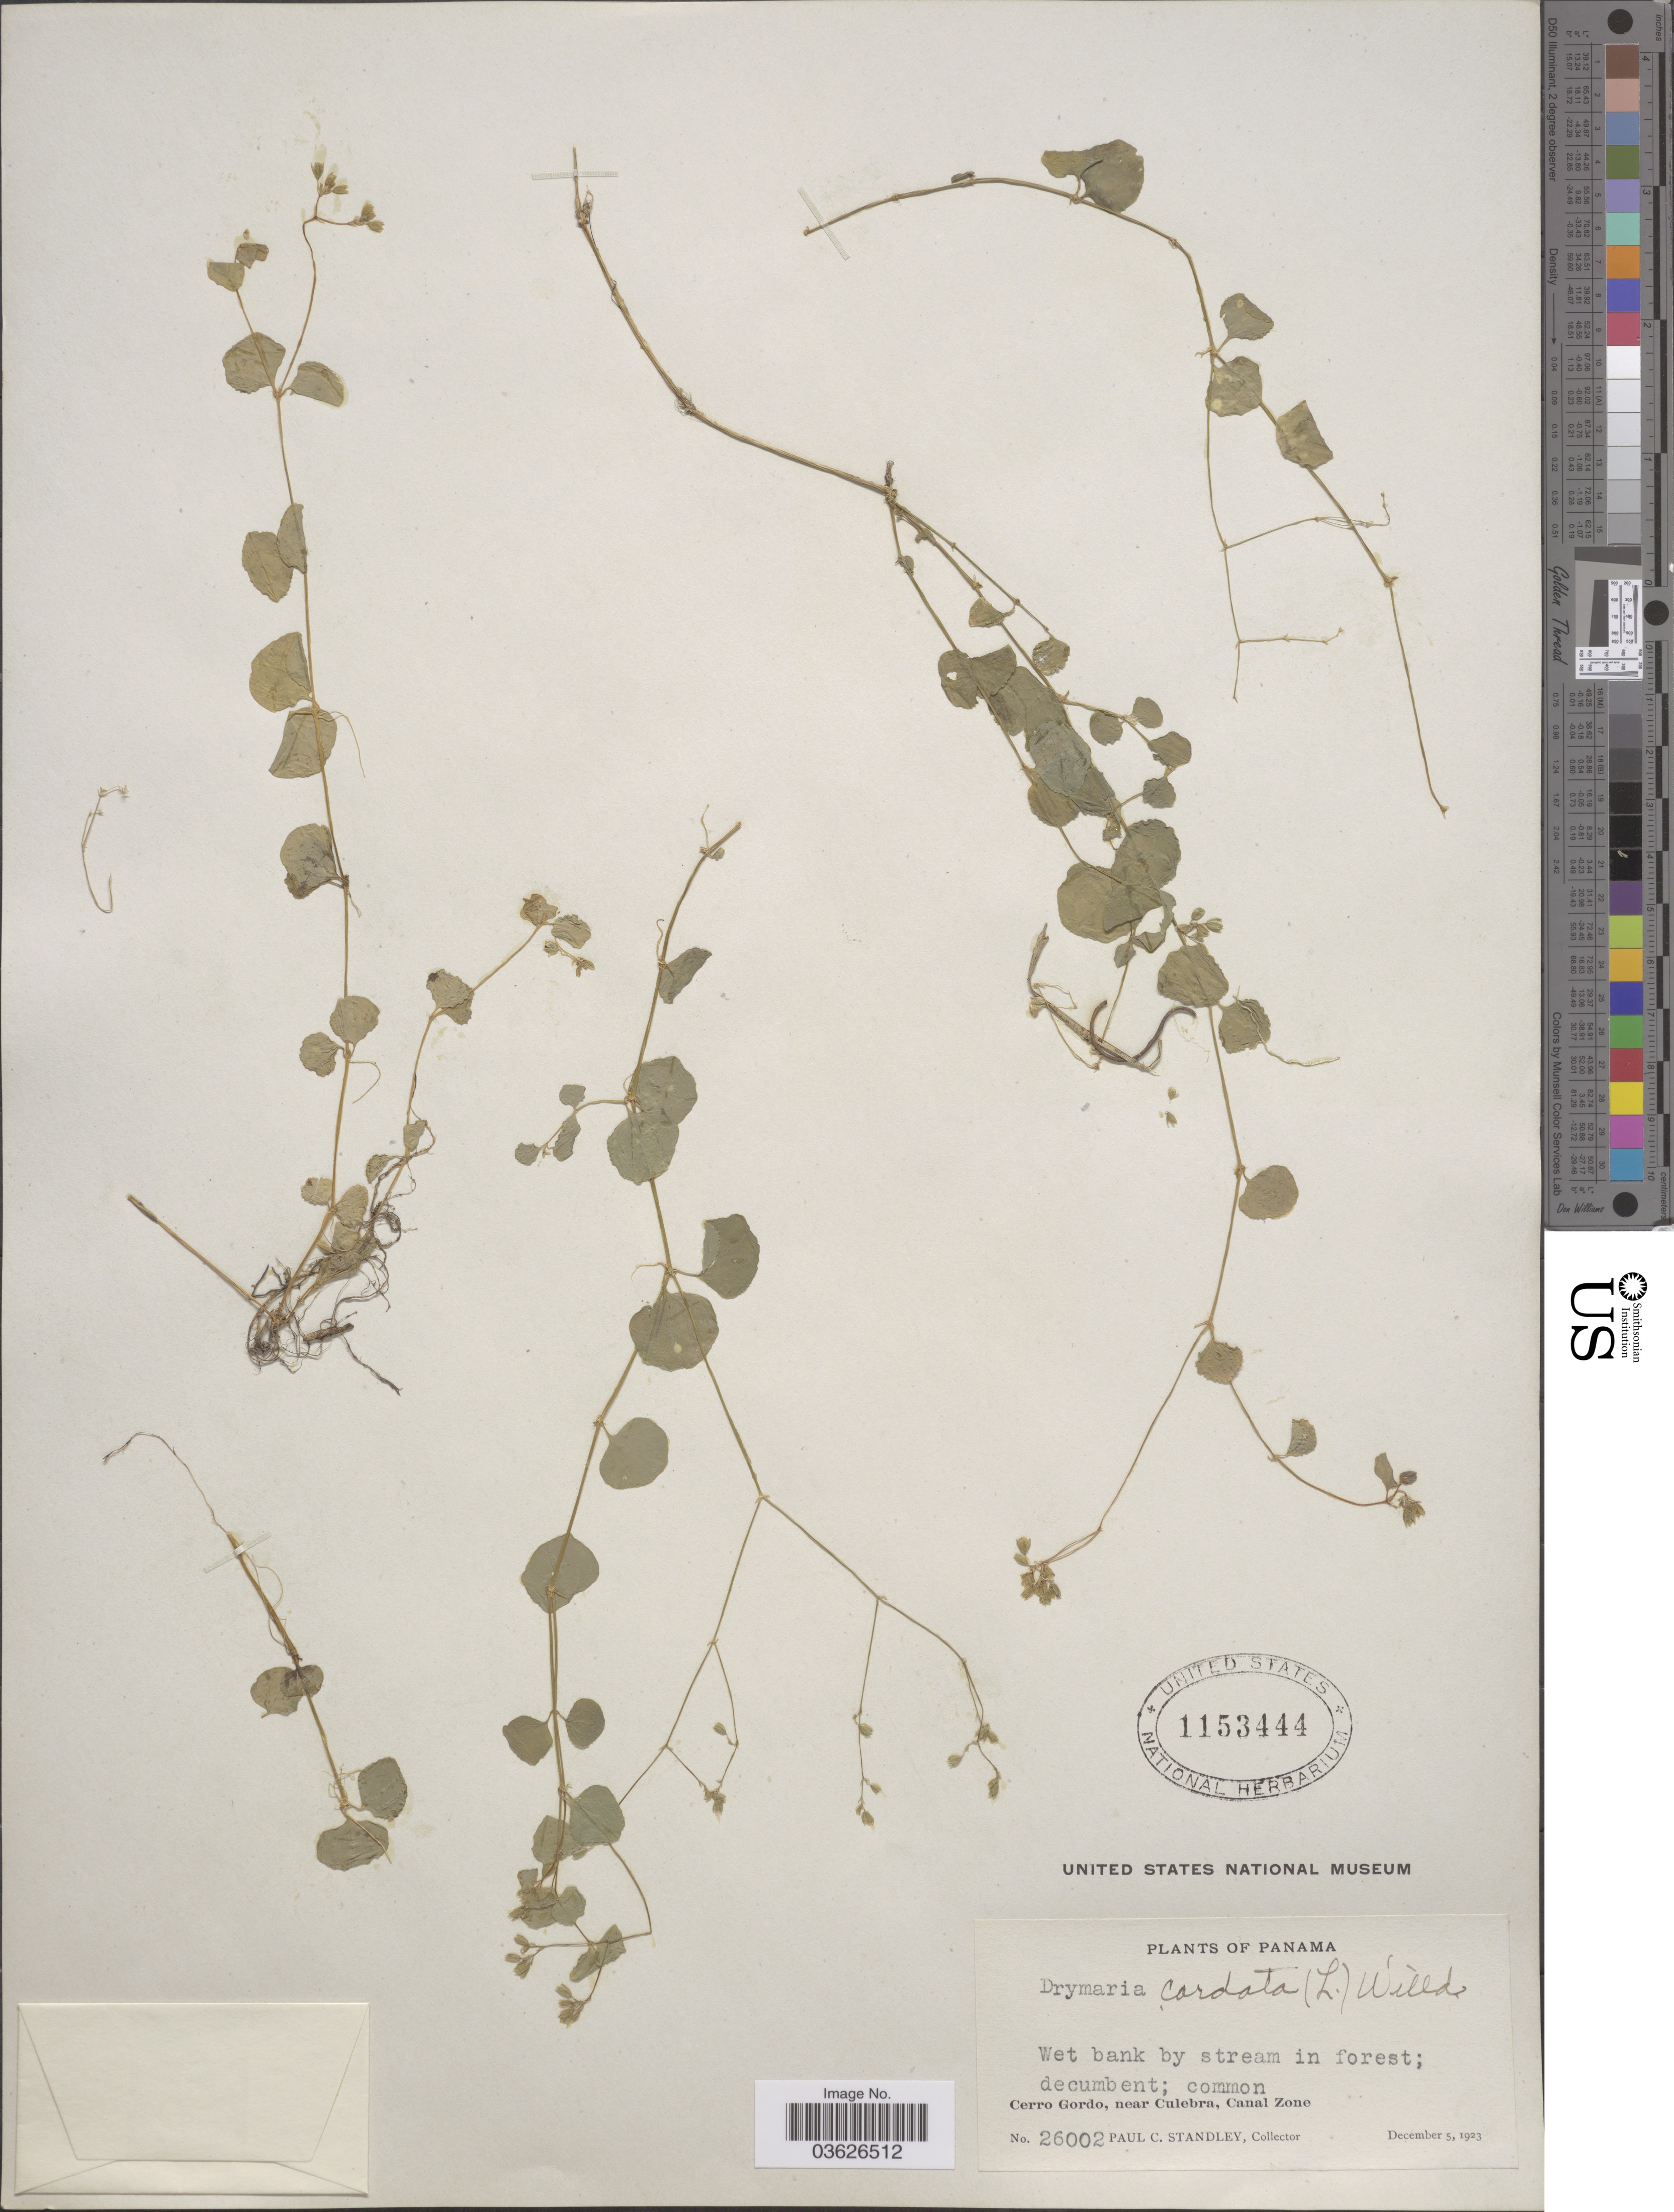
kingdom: Plantae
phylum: Tracheophyta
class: Magnoliopsida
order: Caryophyllales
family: Caryophyllaceae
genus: Drymaria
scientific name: Drymaria cordata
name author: (L.) Willd. ex Schult.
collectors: P. C. Standley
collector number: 26002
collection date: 1923-12-05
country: Panama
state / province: Colón / Panamá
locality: Cerro Gordo, near Culebra, Canal Zone.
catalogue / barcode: US 1153444